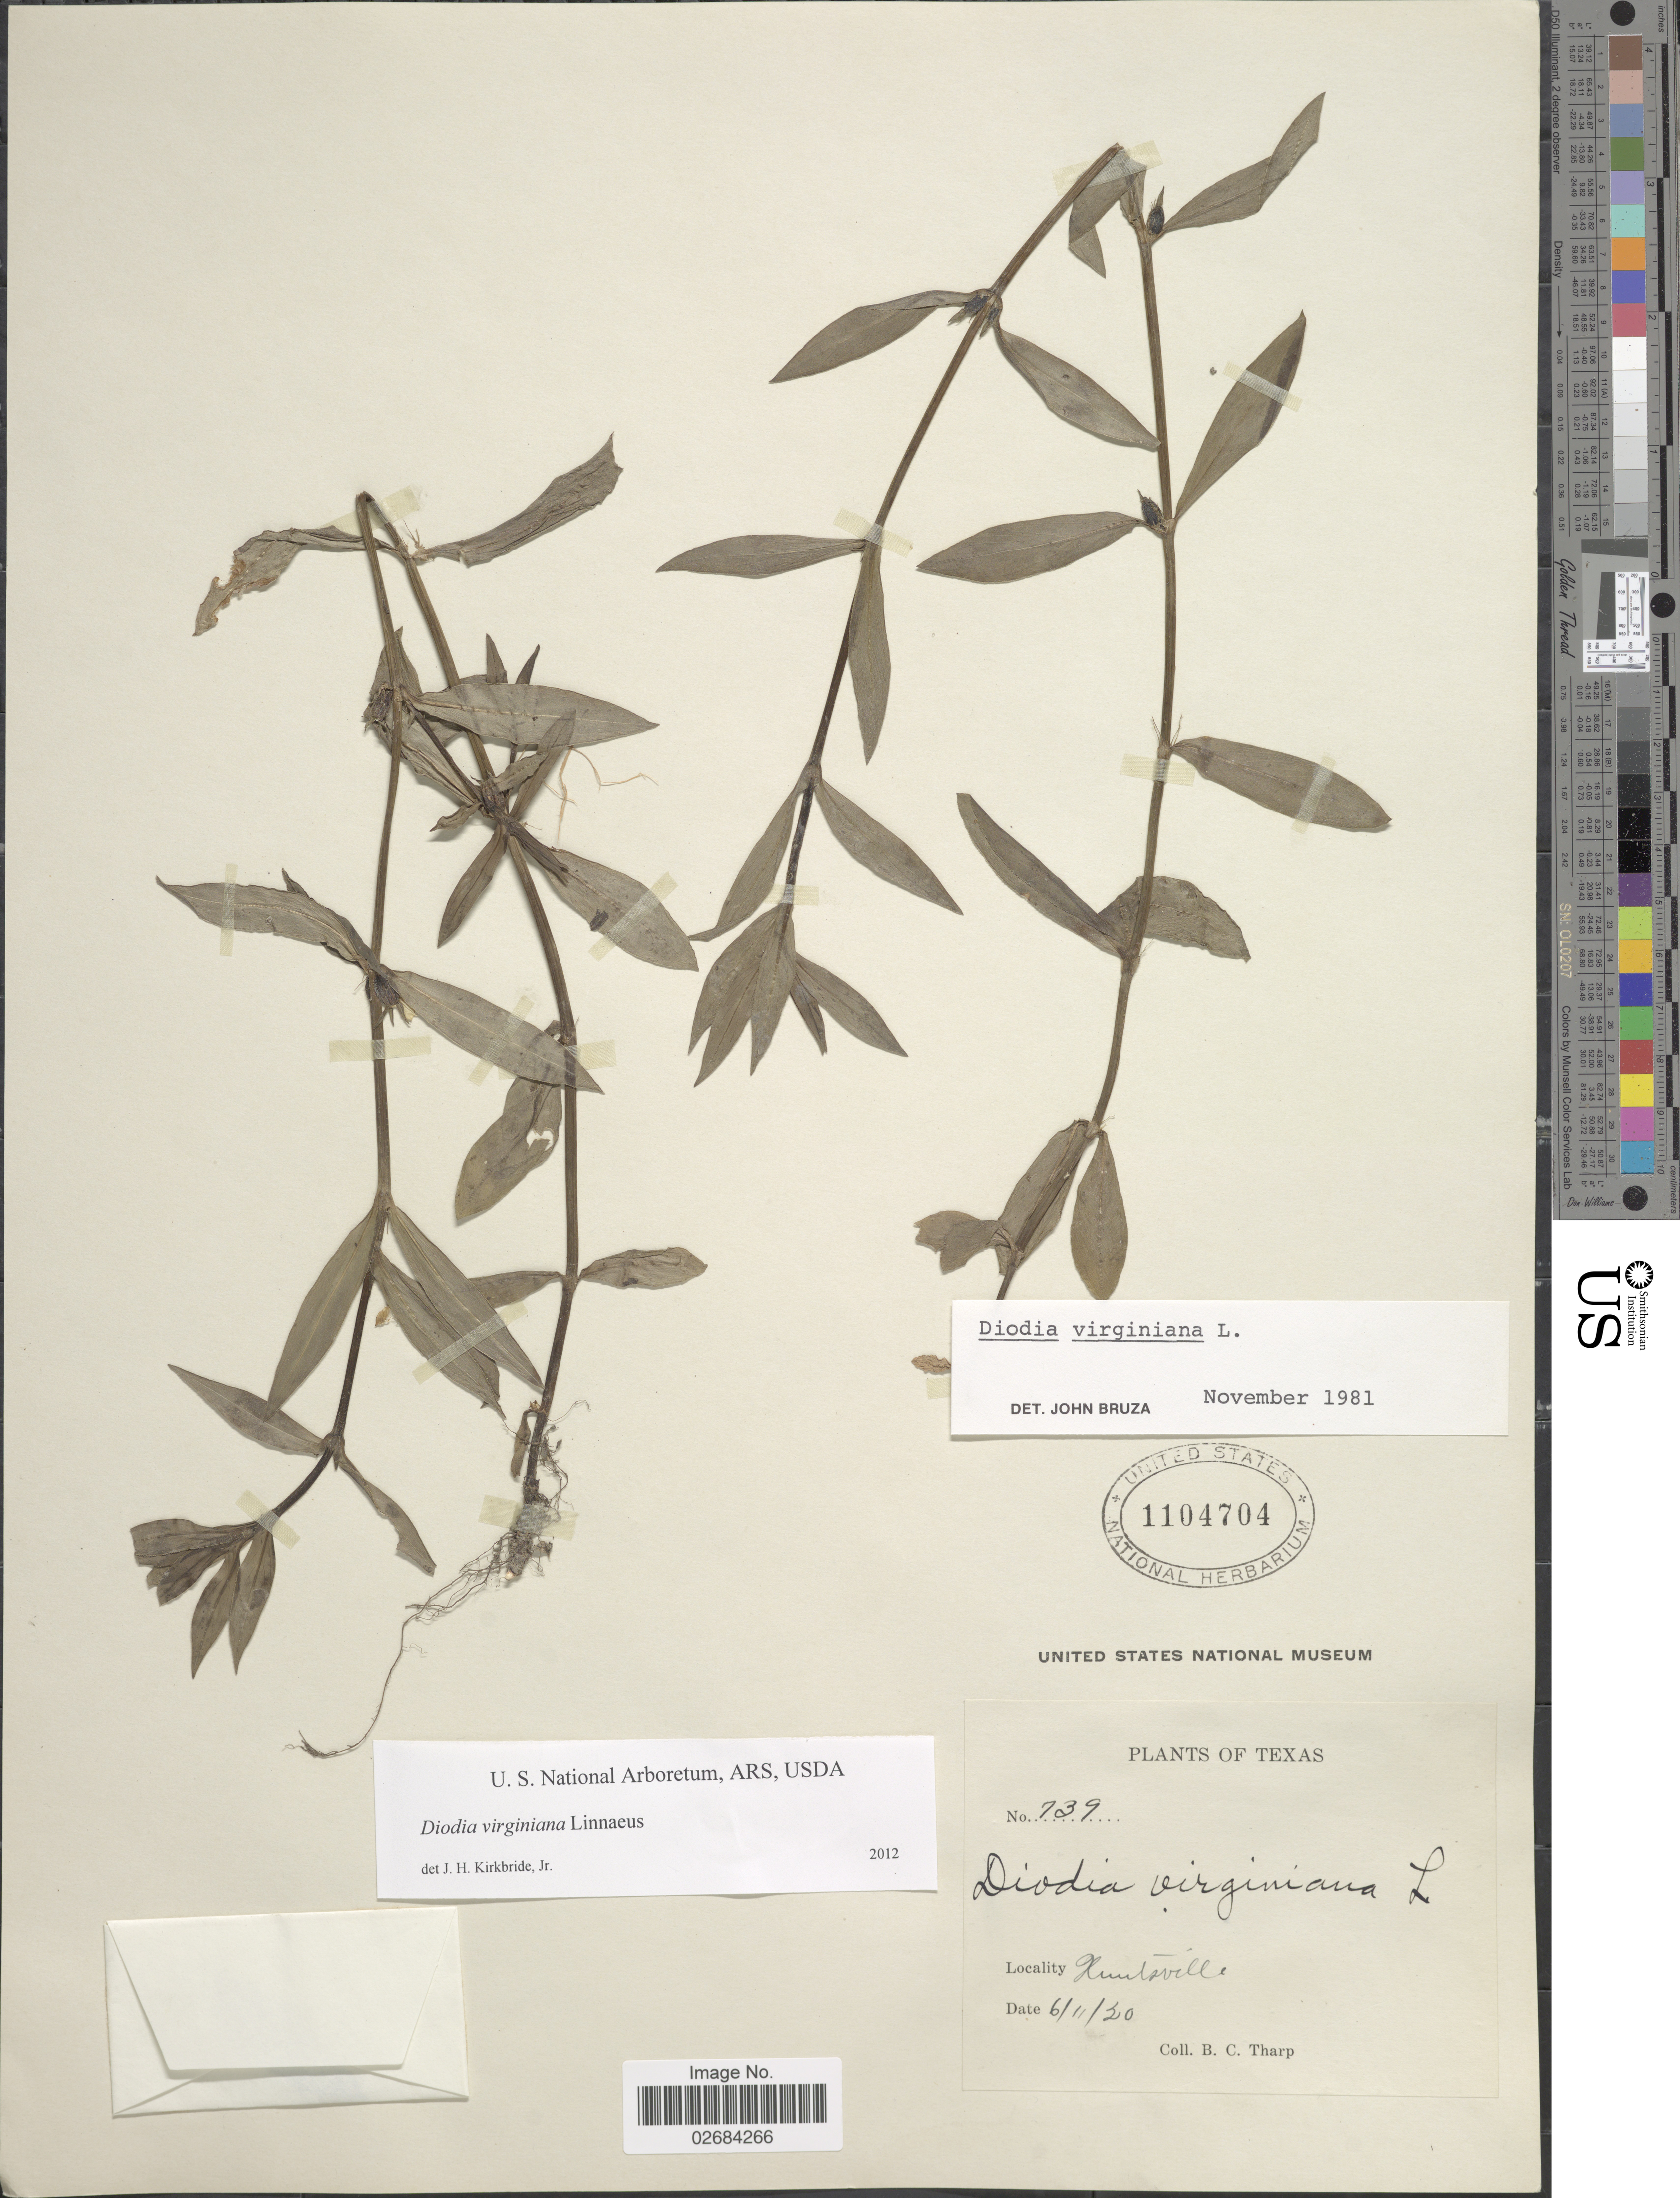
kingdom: Plantae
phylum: Tracheophyta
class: Magnoliopsida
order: Gentianales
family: Rubiaceae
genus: Diodia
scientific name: Diodia virginiana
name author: L.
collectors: B. C. Tharp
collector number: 739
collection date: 1930-06-01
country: United States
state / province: Texas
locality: Huntsville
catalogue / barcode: US 1104704